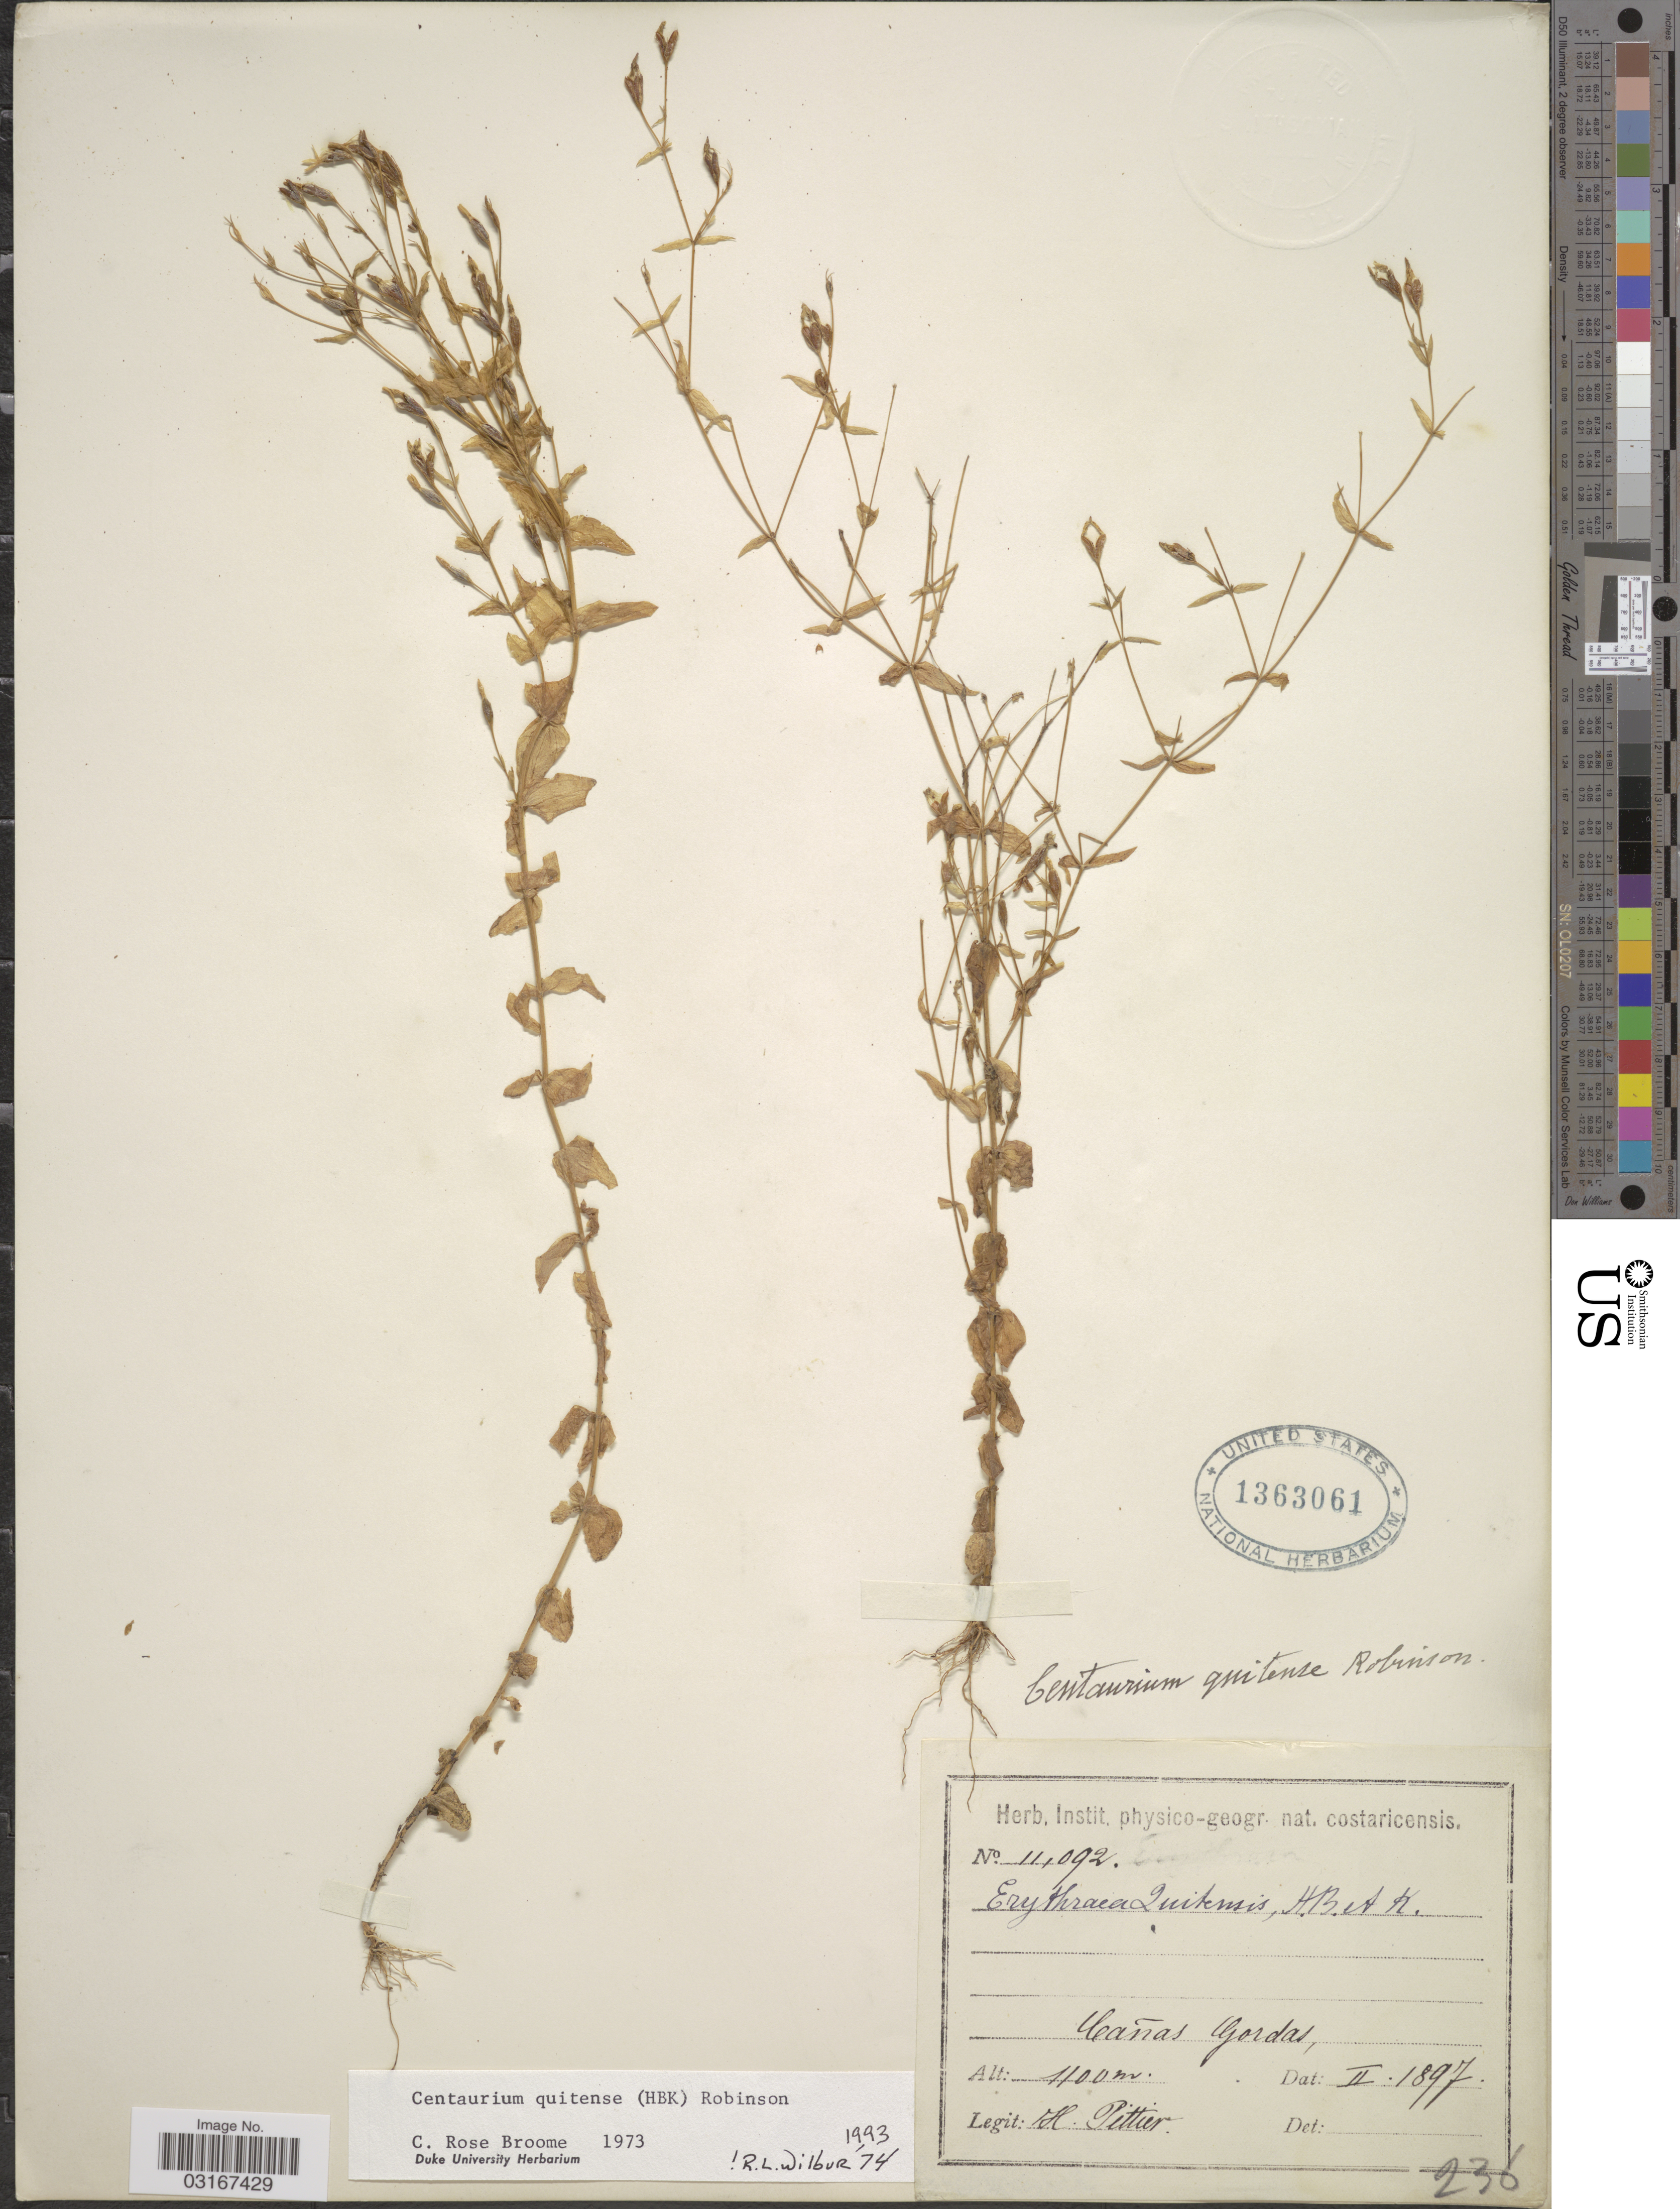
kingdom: Plantae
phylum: Tracheophyta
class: Magnoliopsida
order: Gentianales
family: Gentianaceae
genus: Centaurium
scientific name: Centaurium quitense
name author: (Kunth) B.L. Rob.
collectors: H. F. Pittier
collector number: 11092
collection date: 1897-02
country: Costa Rica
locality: Cañas Gordas.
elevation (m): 1100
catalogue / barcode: US 1363061